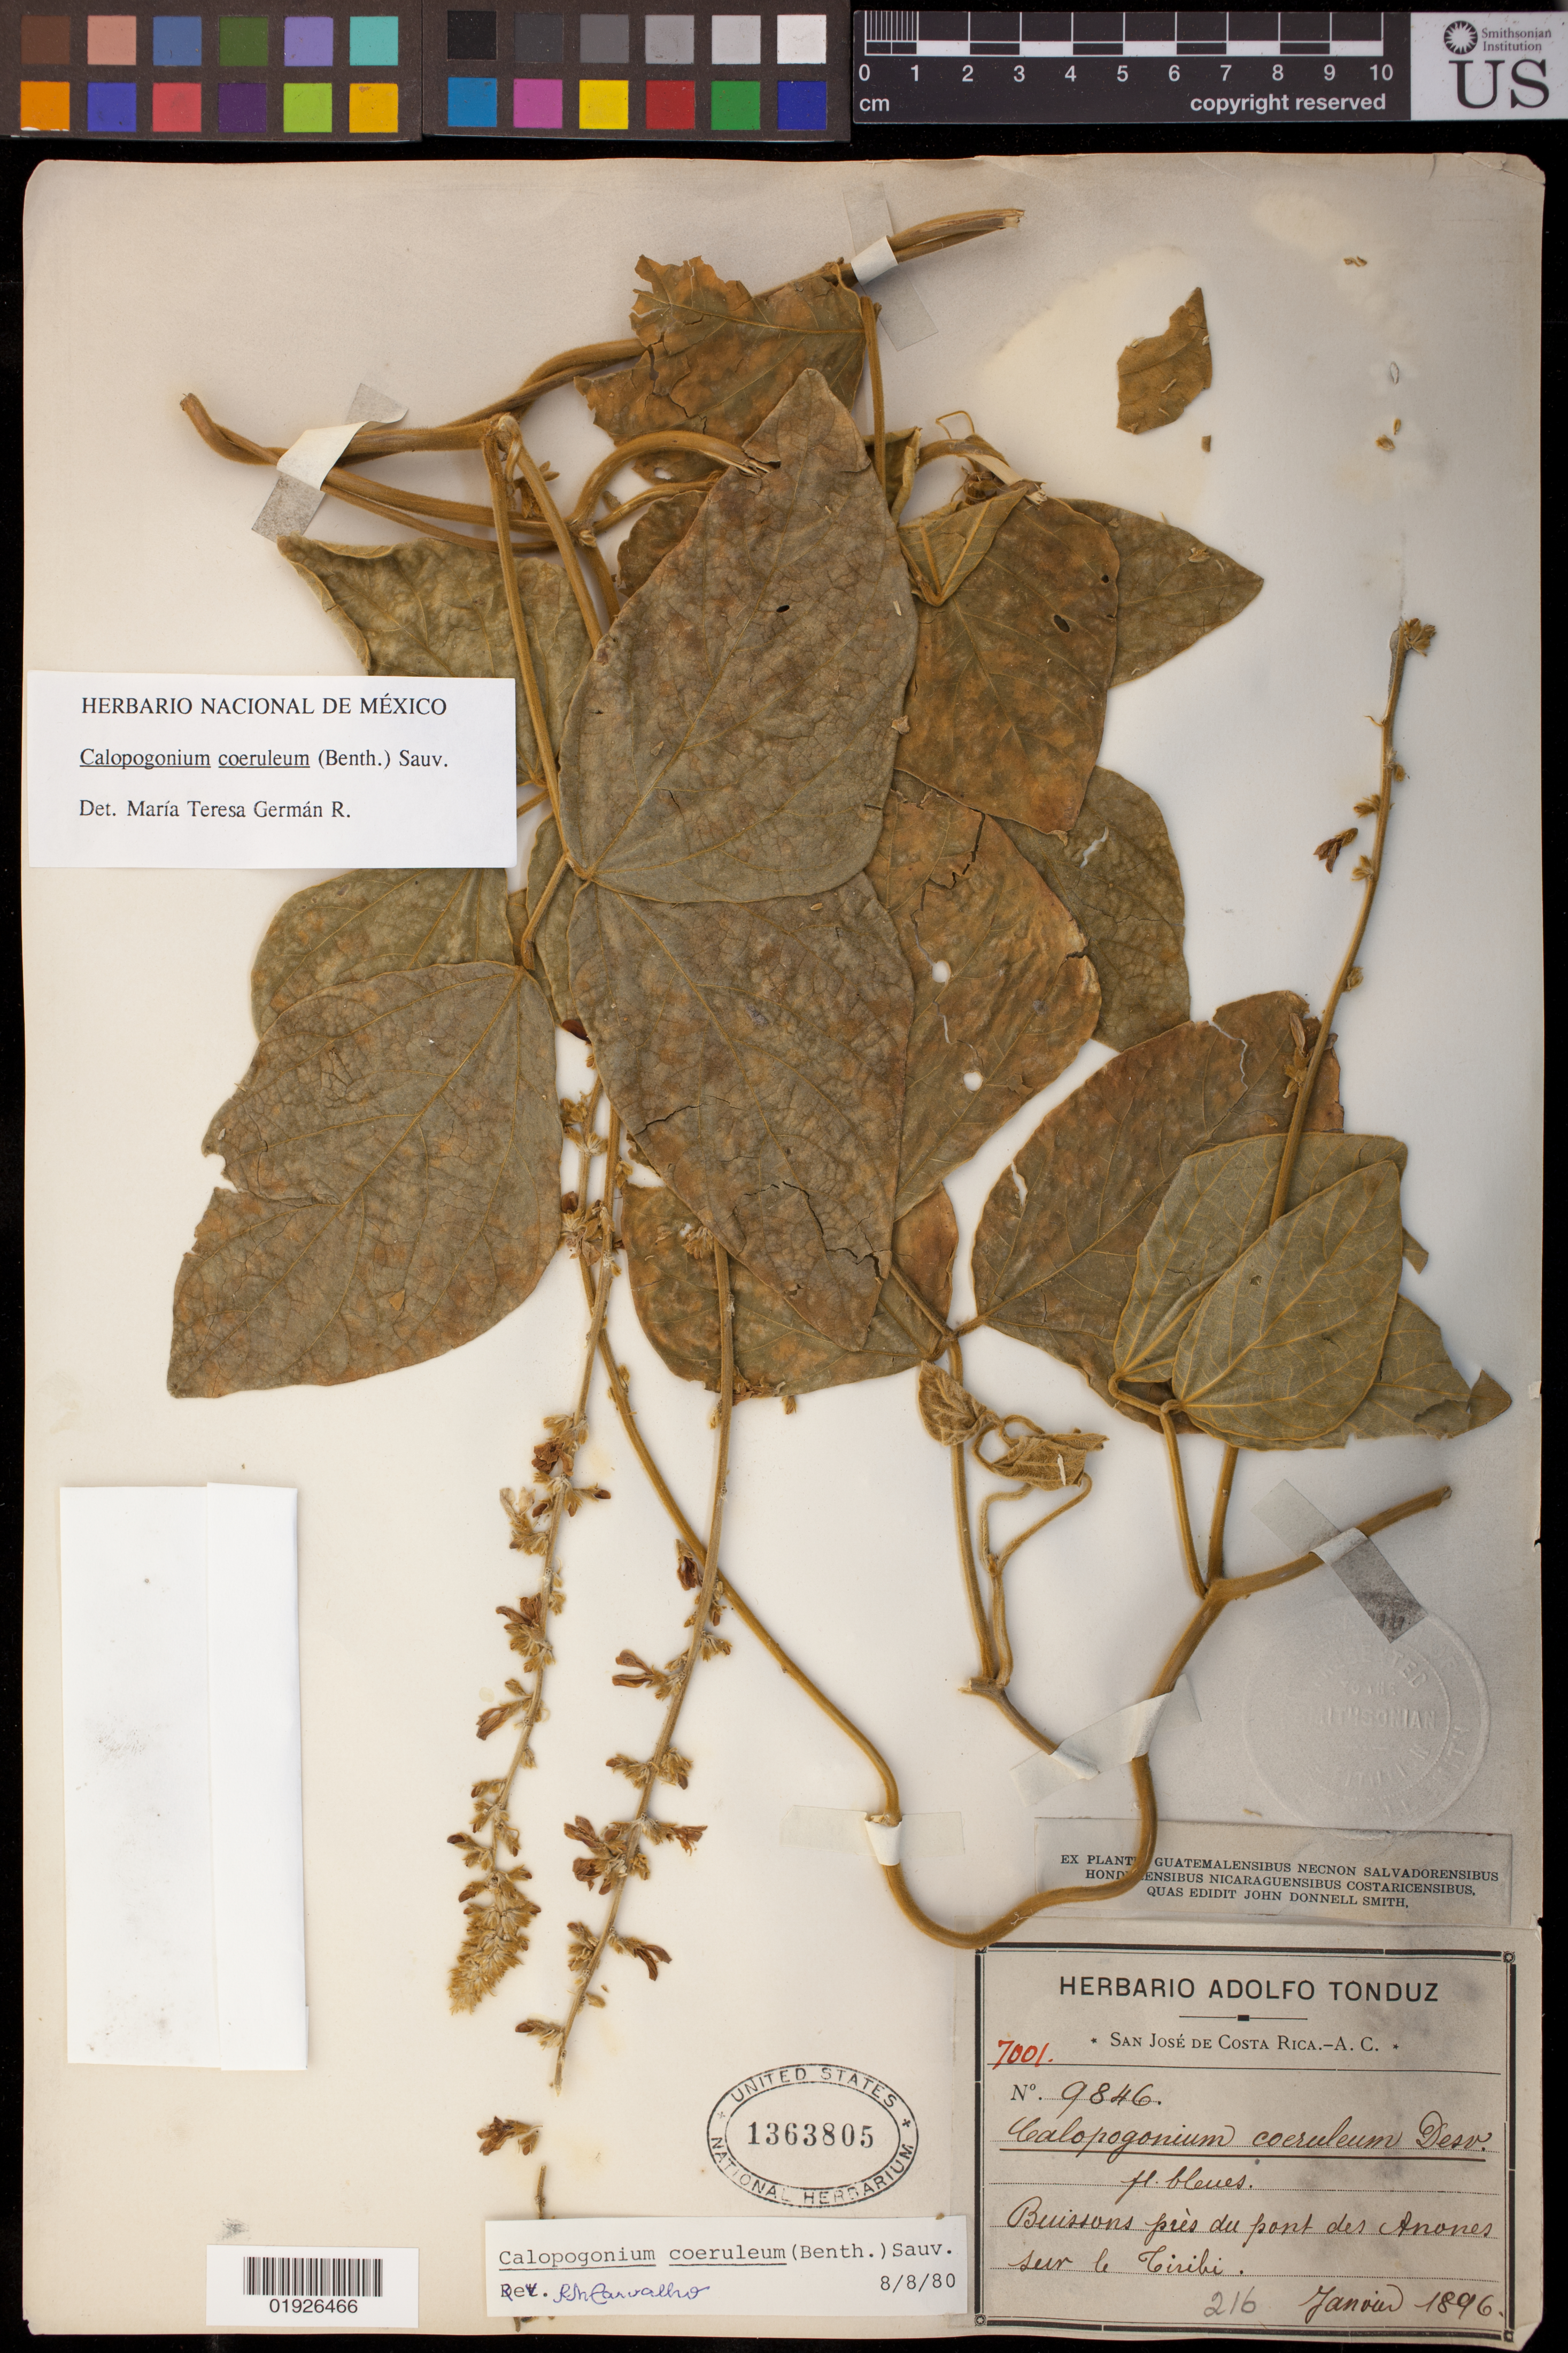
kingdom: Plantae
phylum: Tracheophyta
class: Magnoliopsida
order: Fabales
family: Fabaceae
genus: Calopogonium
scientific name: Calopogonium caeruleum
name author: (Benth.) C. Wright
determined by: Germán R., M. T.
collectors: ex Herb. Adolfo Tonduz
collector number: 9846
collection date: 1896-01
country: Costa Rica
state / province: San José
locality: Buissons pres du pont des Anones sur le Tiribi.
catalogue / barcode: US 1363805